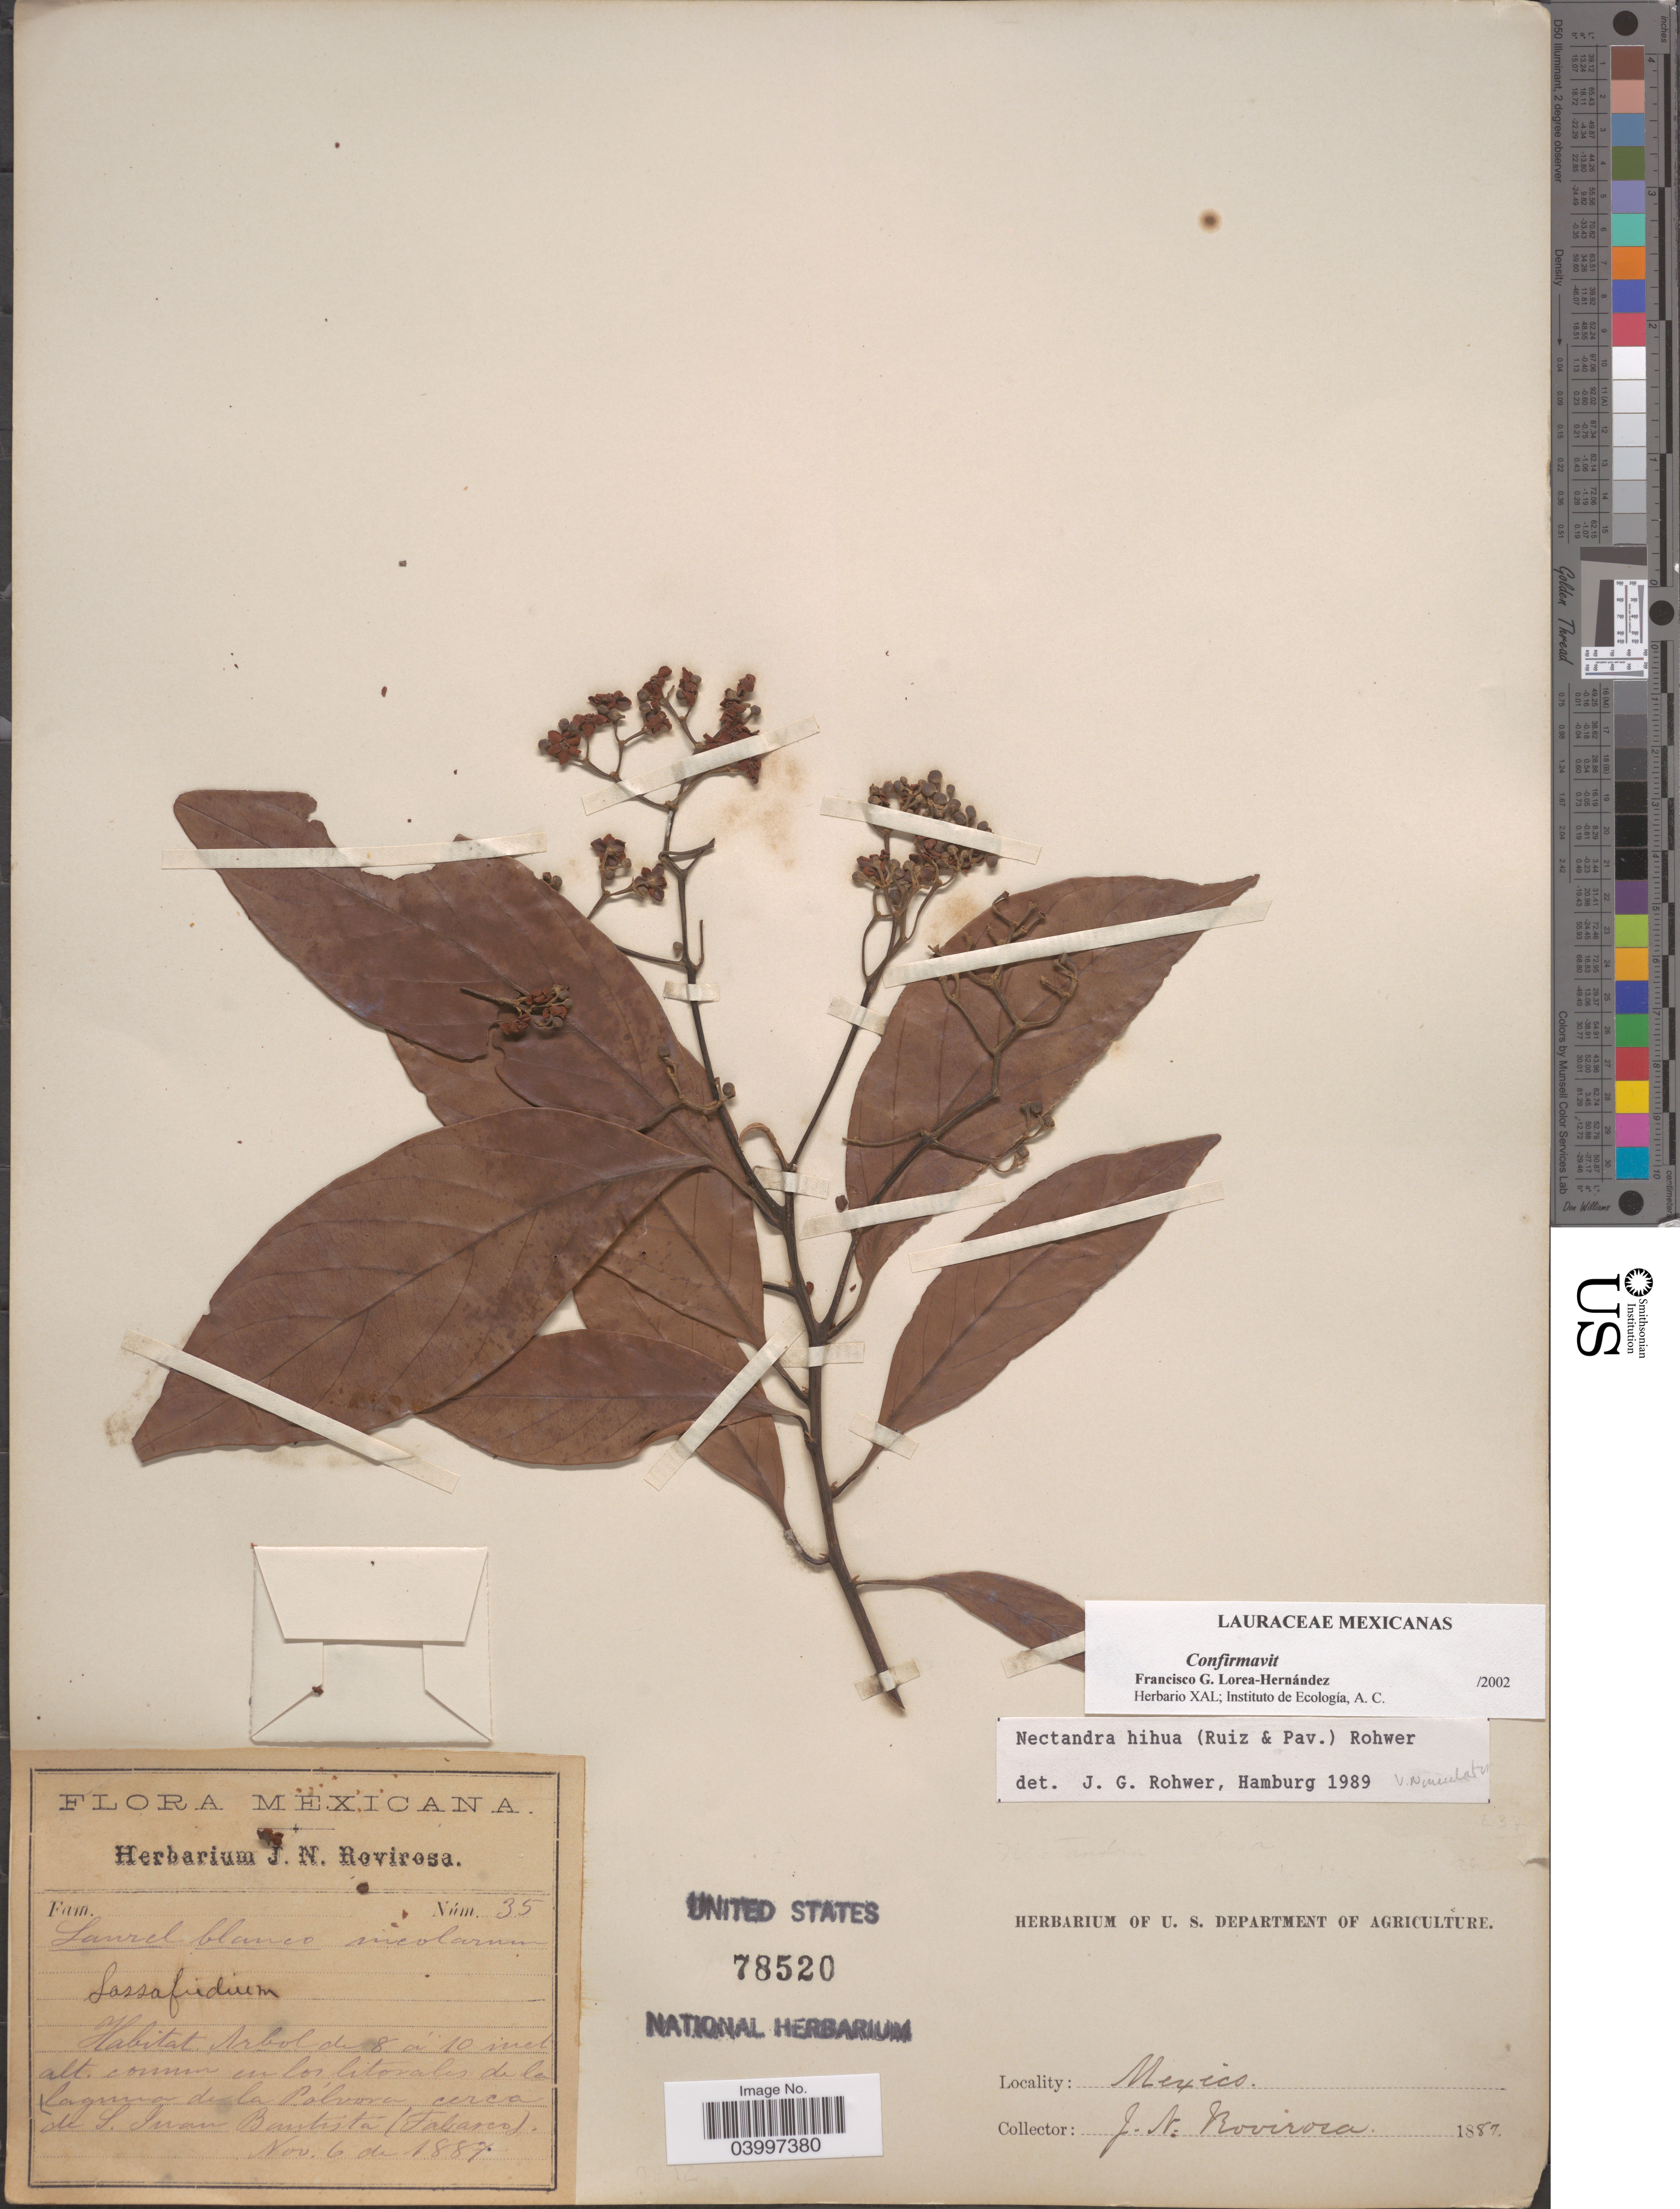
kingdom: Plantae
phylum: Tracheophyta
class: Magnoliopsida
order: Laurales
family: Lauraceae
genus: Nectandra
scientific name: Nectandra hihua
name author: (Ruiz & Pav.) Rohwer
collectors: J. N. Rovirosa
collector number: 35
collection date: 1887-11-06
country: Mexico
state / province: Tabasco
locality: En los litorales de la laguna de la Polvora cerca de S. Juan Bautista.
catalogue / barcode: US 78520